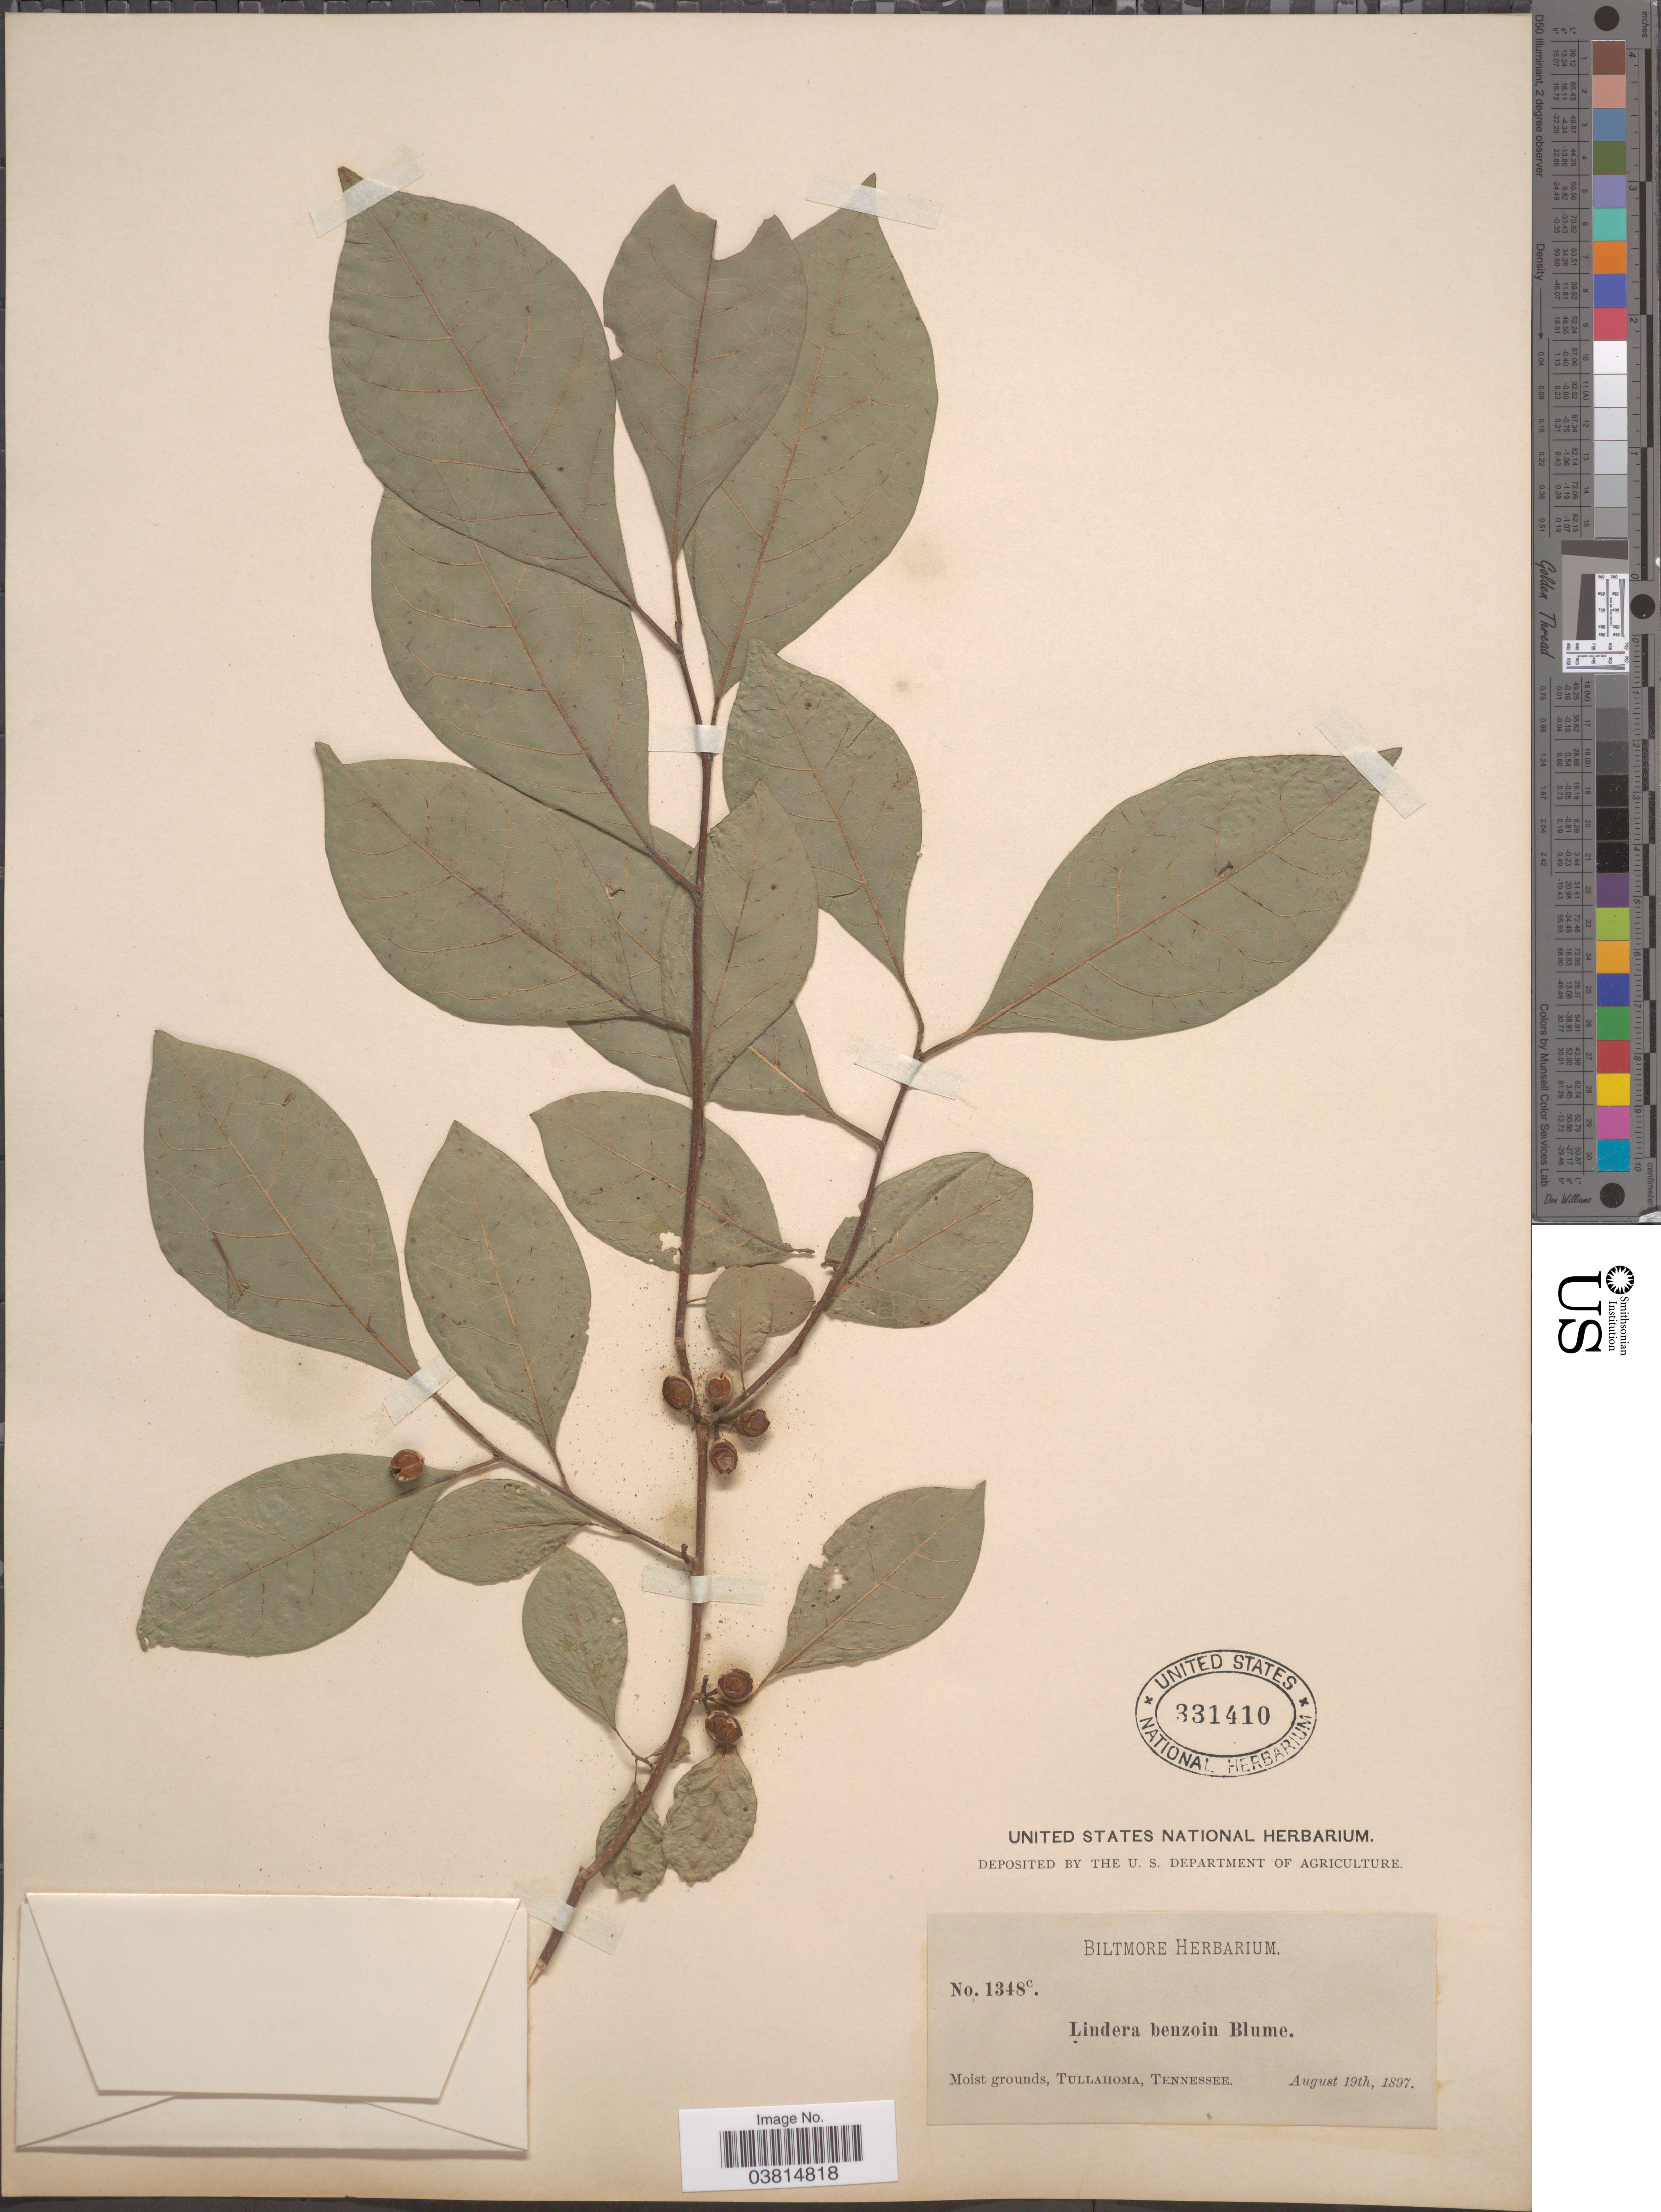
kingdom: Plantae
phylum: Tracheophyta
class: Magnoliopsida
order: Laurales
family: Lauraceae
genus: Lindera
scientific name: Lindera benzoin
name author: (L.) Blume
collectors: ex herb. Biltmore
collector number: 1348c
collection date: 1897-08-19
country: United States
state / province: Tennessee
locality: Moist grounds, Tullahoma.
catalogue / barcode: US 331410